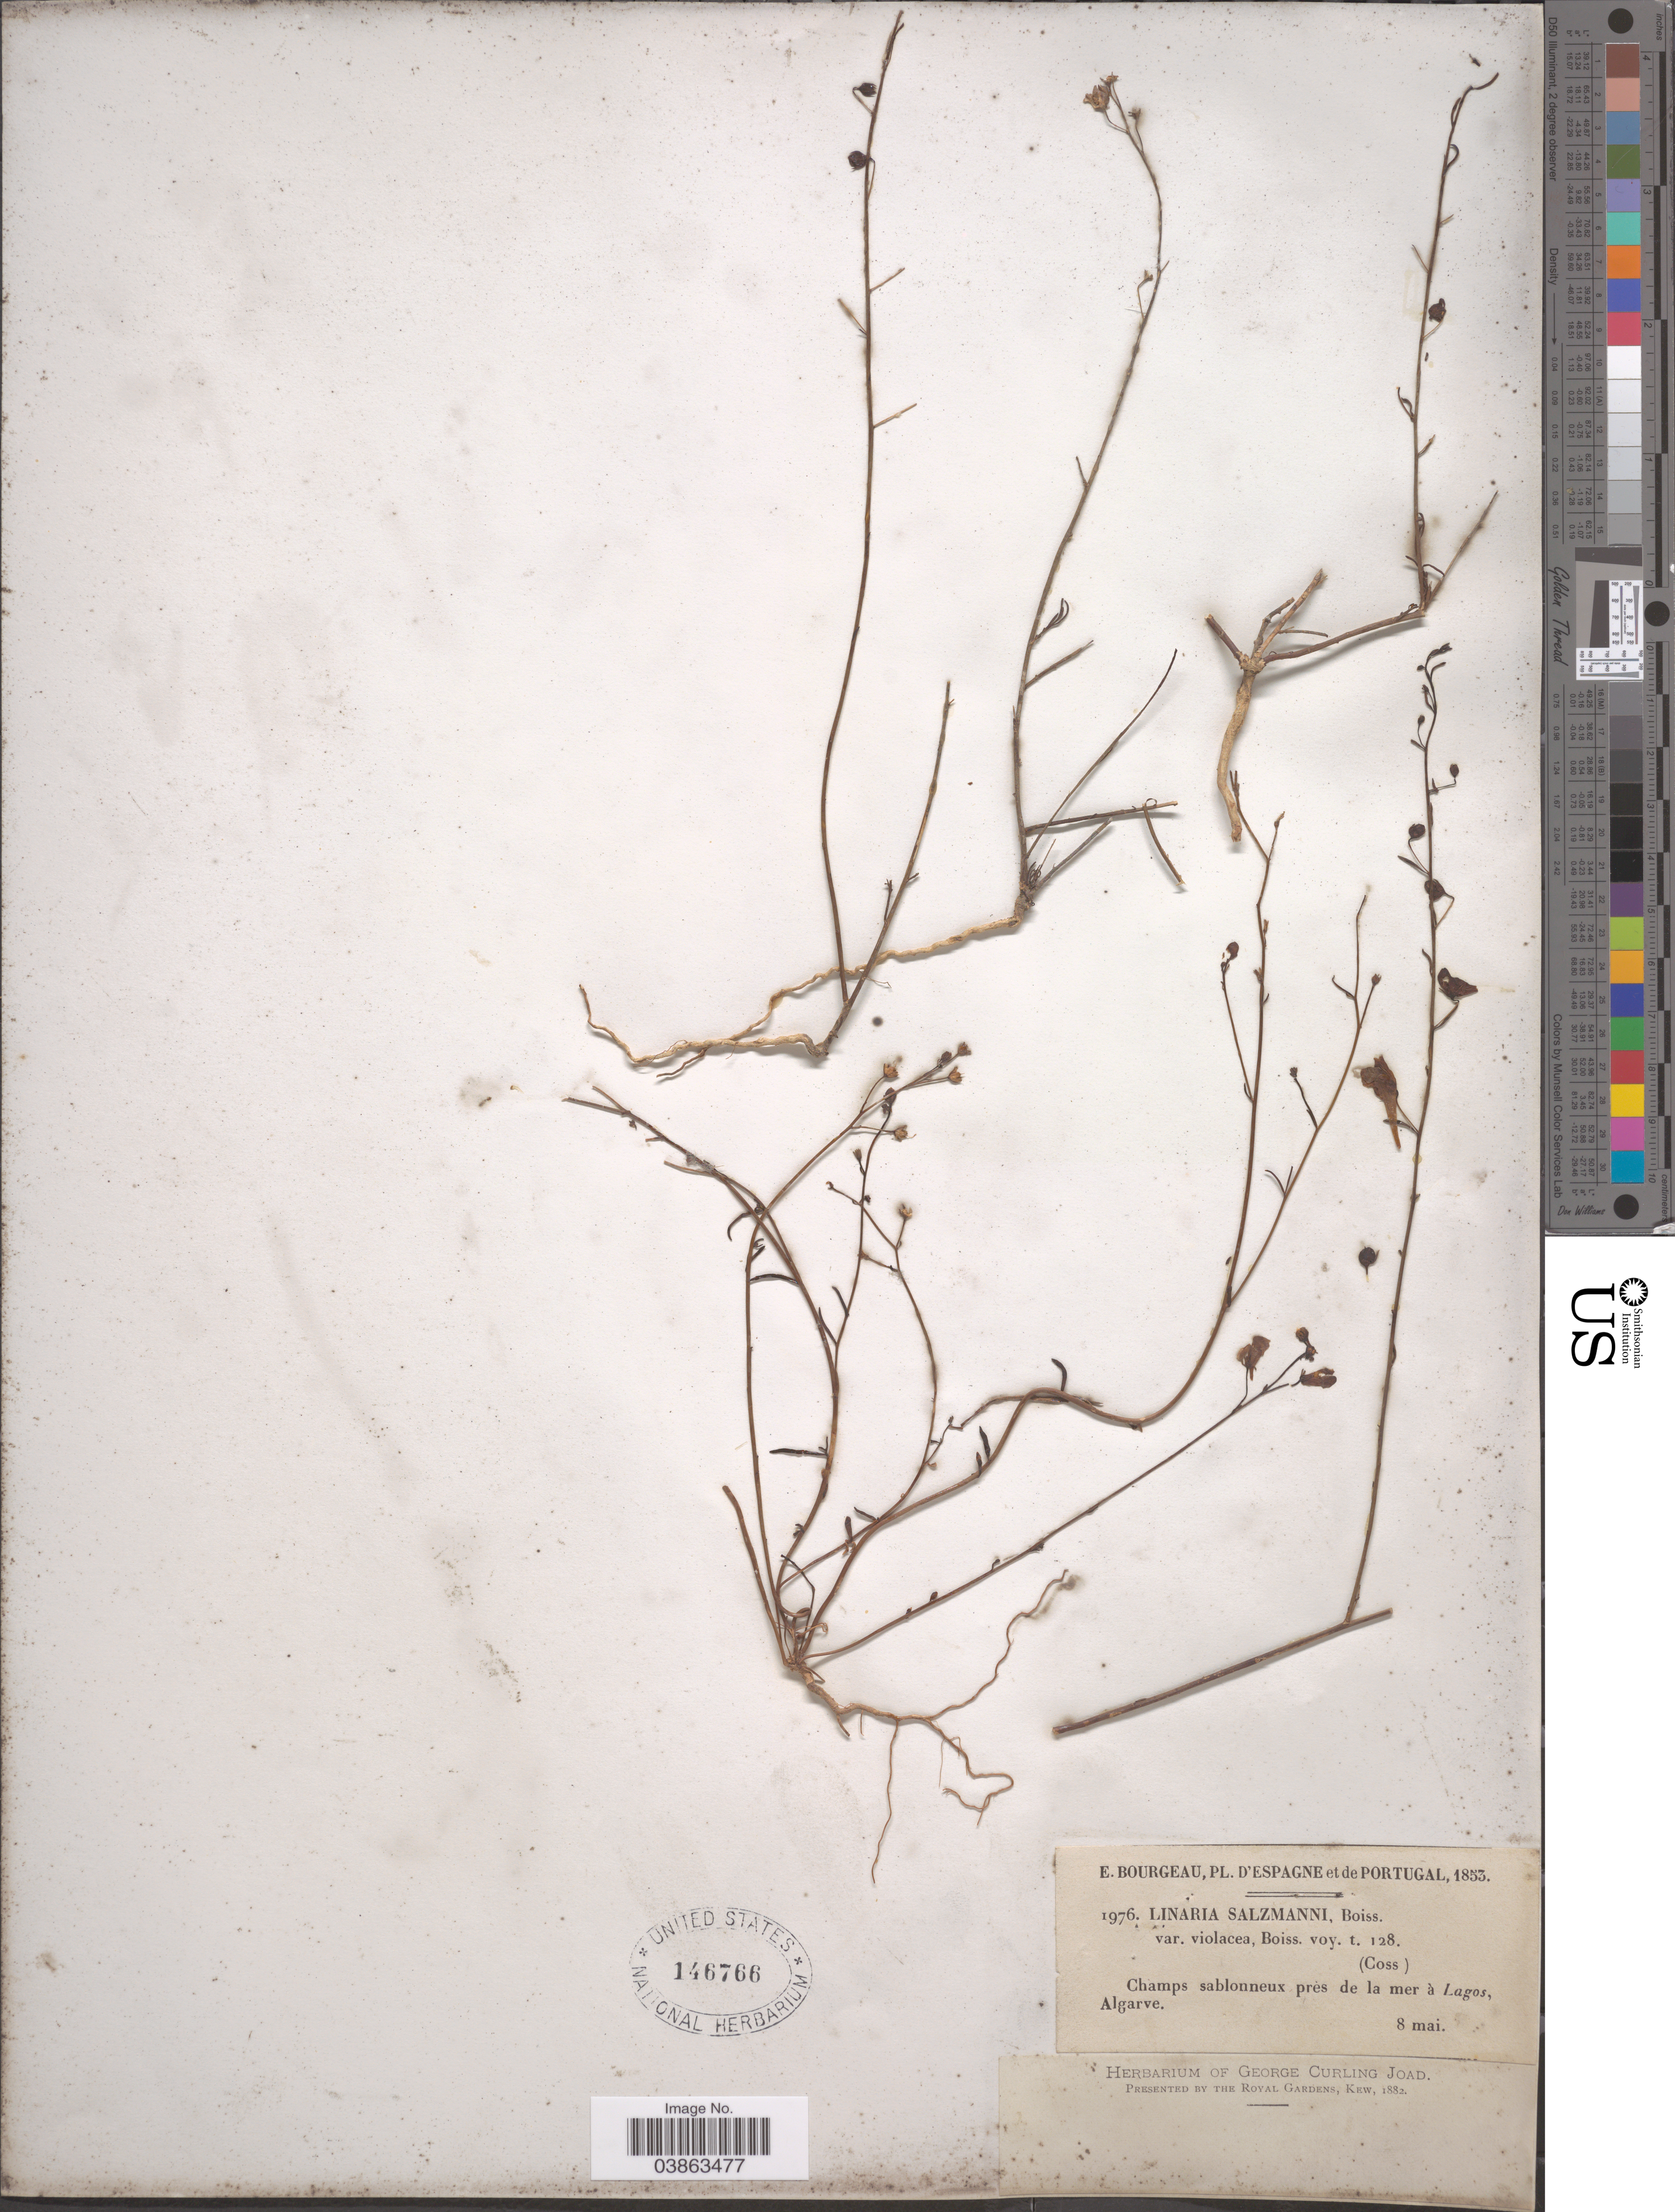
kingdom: Plantae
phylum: Tracheophyta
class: Magnoliopsida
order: Lamiales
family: Plantaginaceae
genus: Linaria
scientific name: Linaria salzmanni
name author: Boiss.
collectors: E. Bourgeau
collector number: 1976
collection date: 1853-05-08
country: Portugal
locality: Champs sablonneux près de la mer à Lagos, Algarve.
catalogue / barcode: US 146766